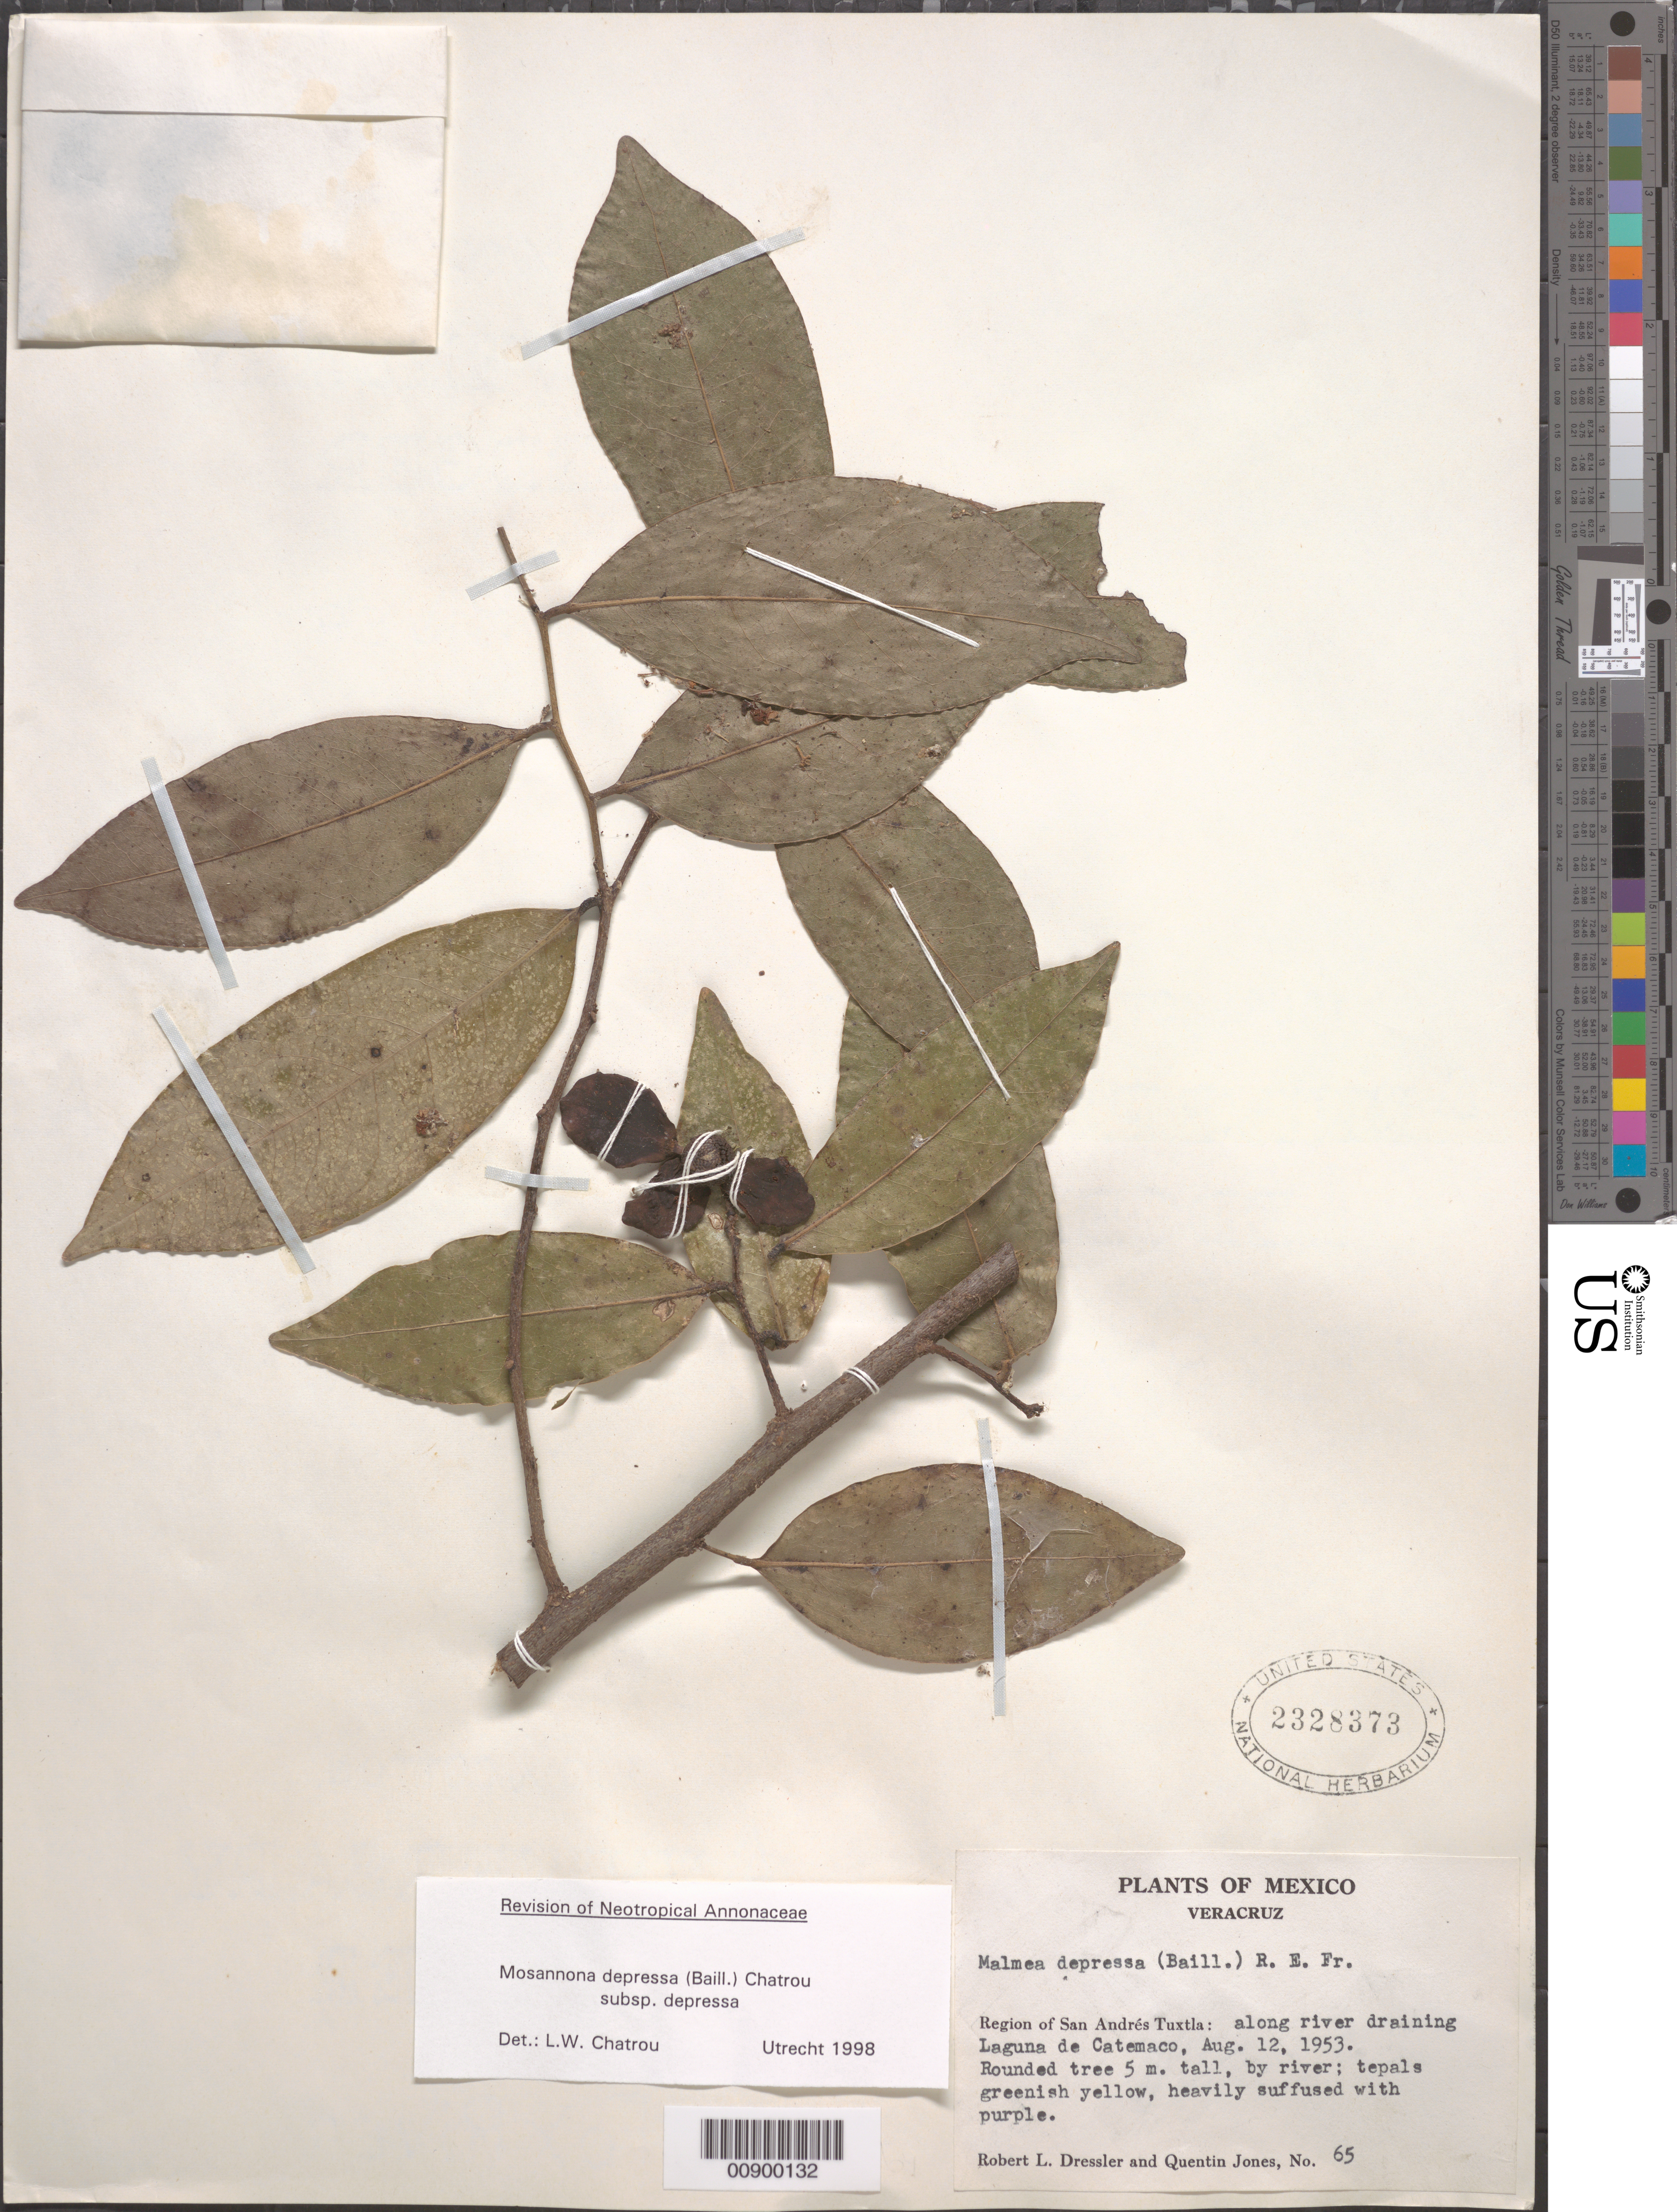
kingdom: Plantae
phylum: Tracheophyta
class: Magnoliopsida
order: Magnoliales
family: Annonaceae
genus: Malmea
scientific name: Malmea depressa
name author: (Baill.) R.E. Fr.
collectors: R. Dressler & Q. Jones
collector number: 65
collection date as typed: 12 Aug 1953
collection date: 1953-08-12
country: Mexico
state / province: Veracruz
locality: Region of San Andrés Tuxtla: along river draining Laguna de Catemaco.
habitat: By river.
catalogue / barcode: US 2328373